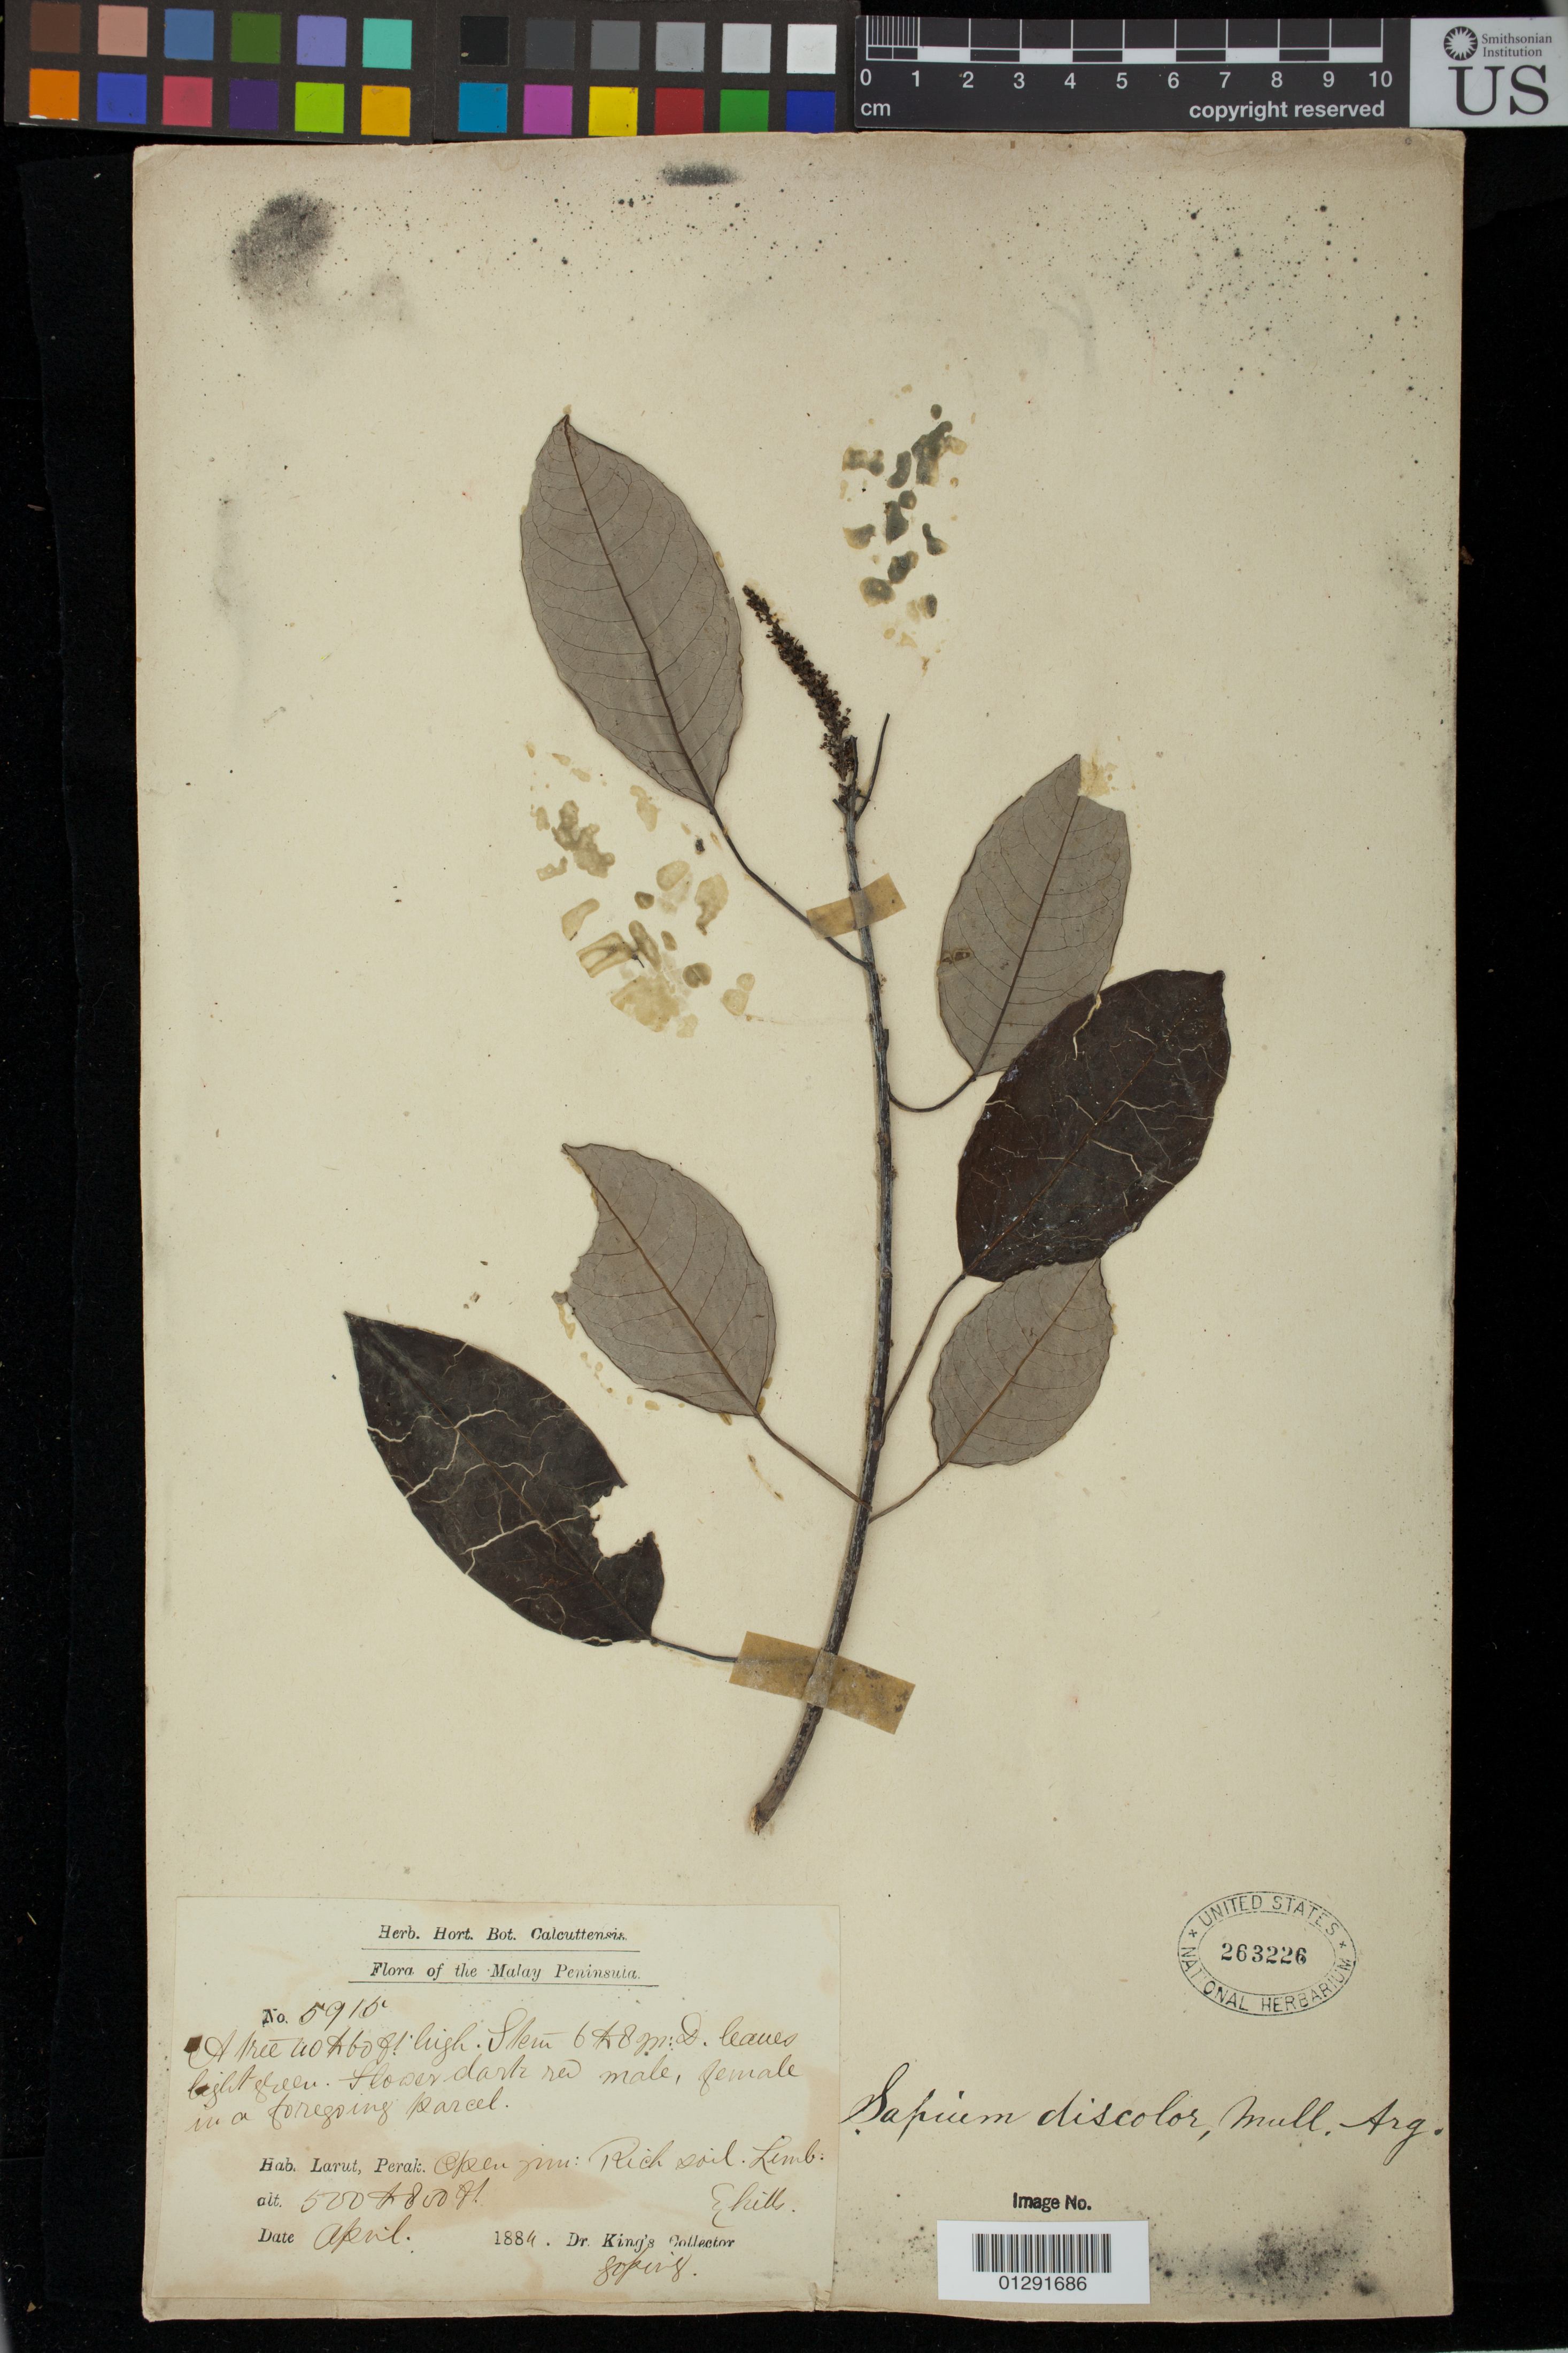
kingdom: Plantae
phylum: Tracheophyta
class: Magnoliopsida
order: Malpighiales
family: Euphorbiaceae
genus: Sapium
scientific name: Sapium discolor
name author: M. Arg.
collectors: Dr. King's collector & -. Sopius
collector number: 5916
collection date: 1884-04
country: Malaysia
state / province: Perak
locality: Larut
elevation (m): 152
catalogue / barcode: US 263226